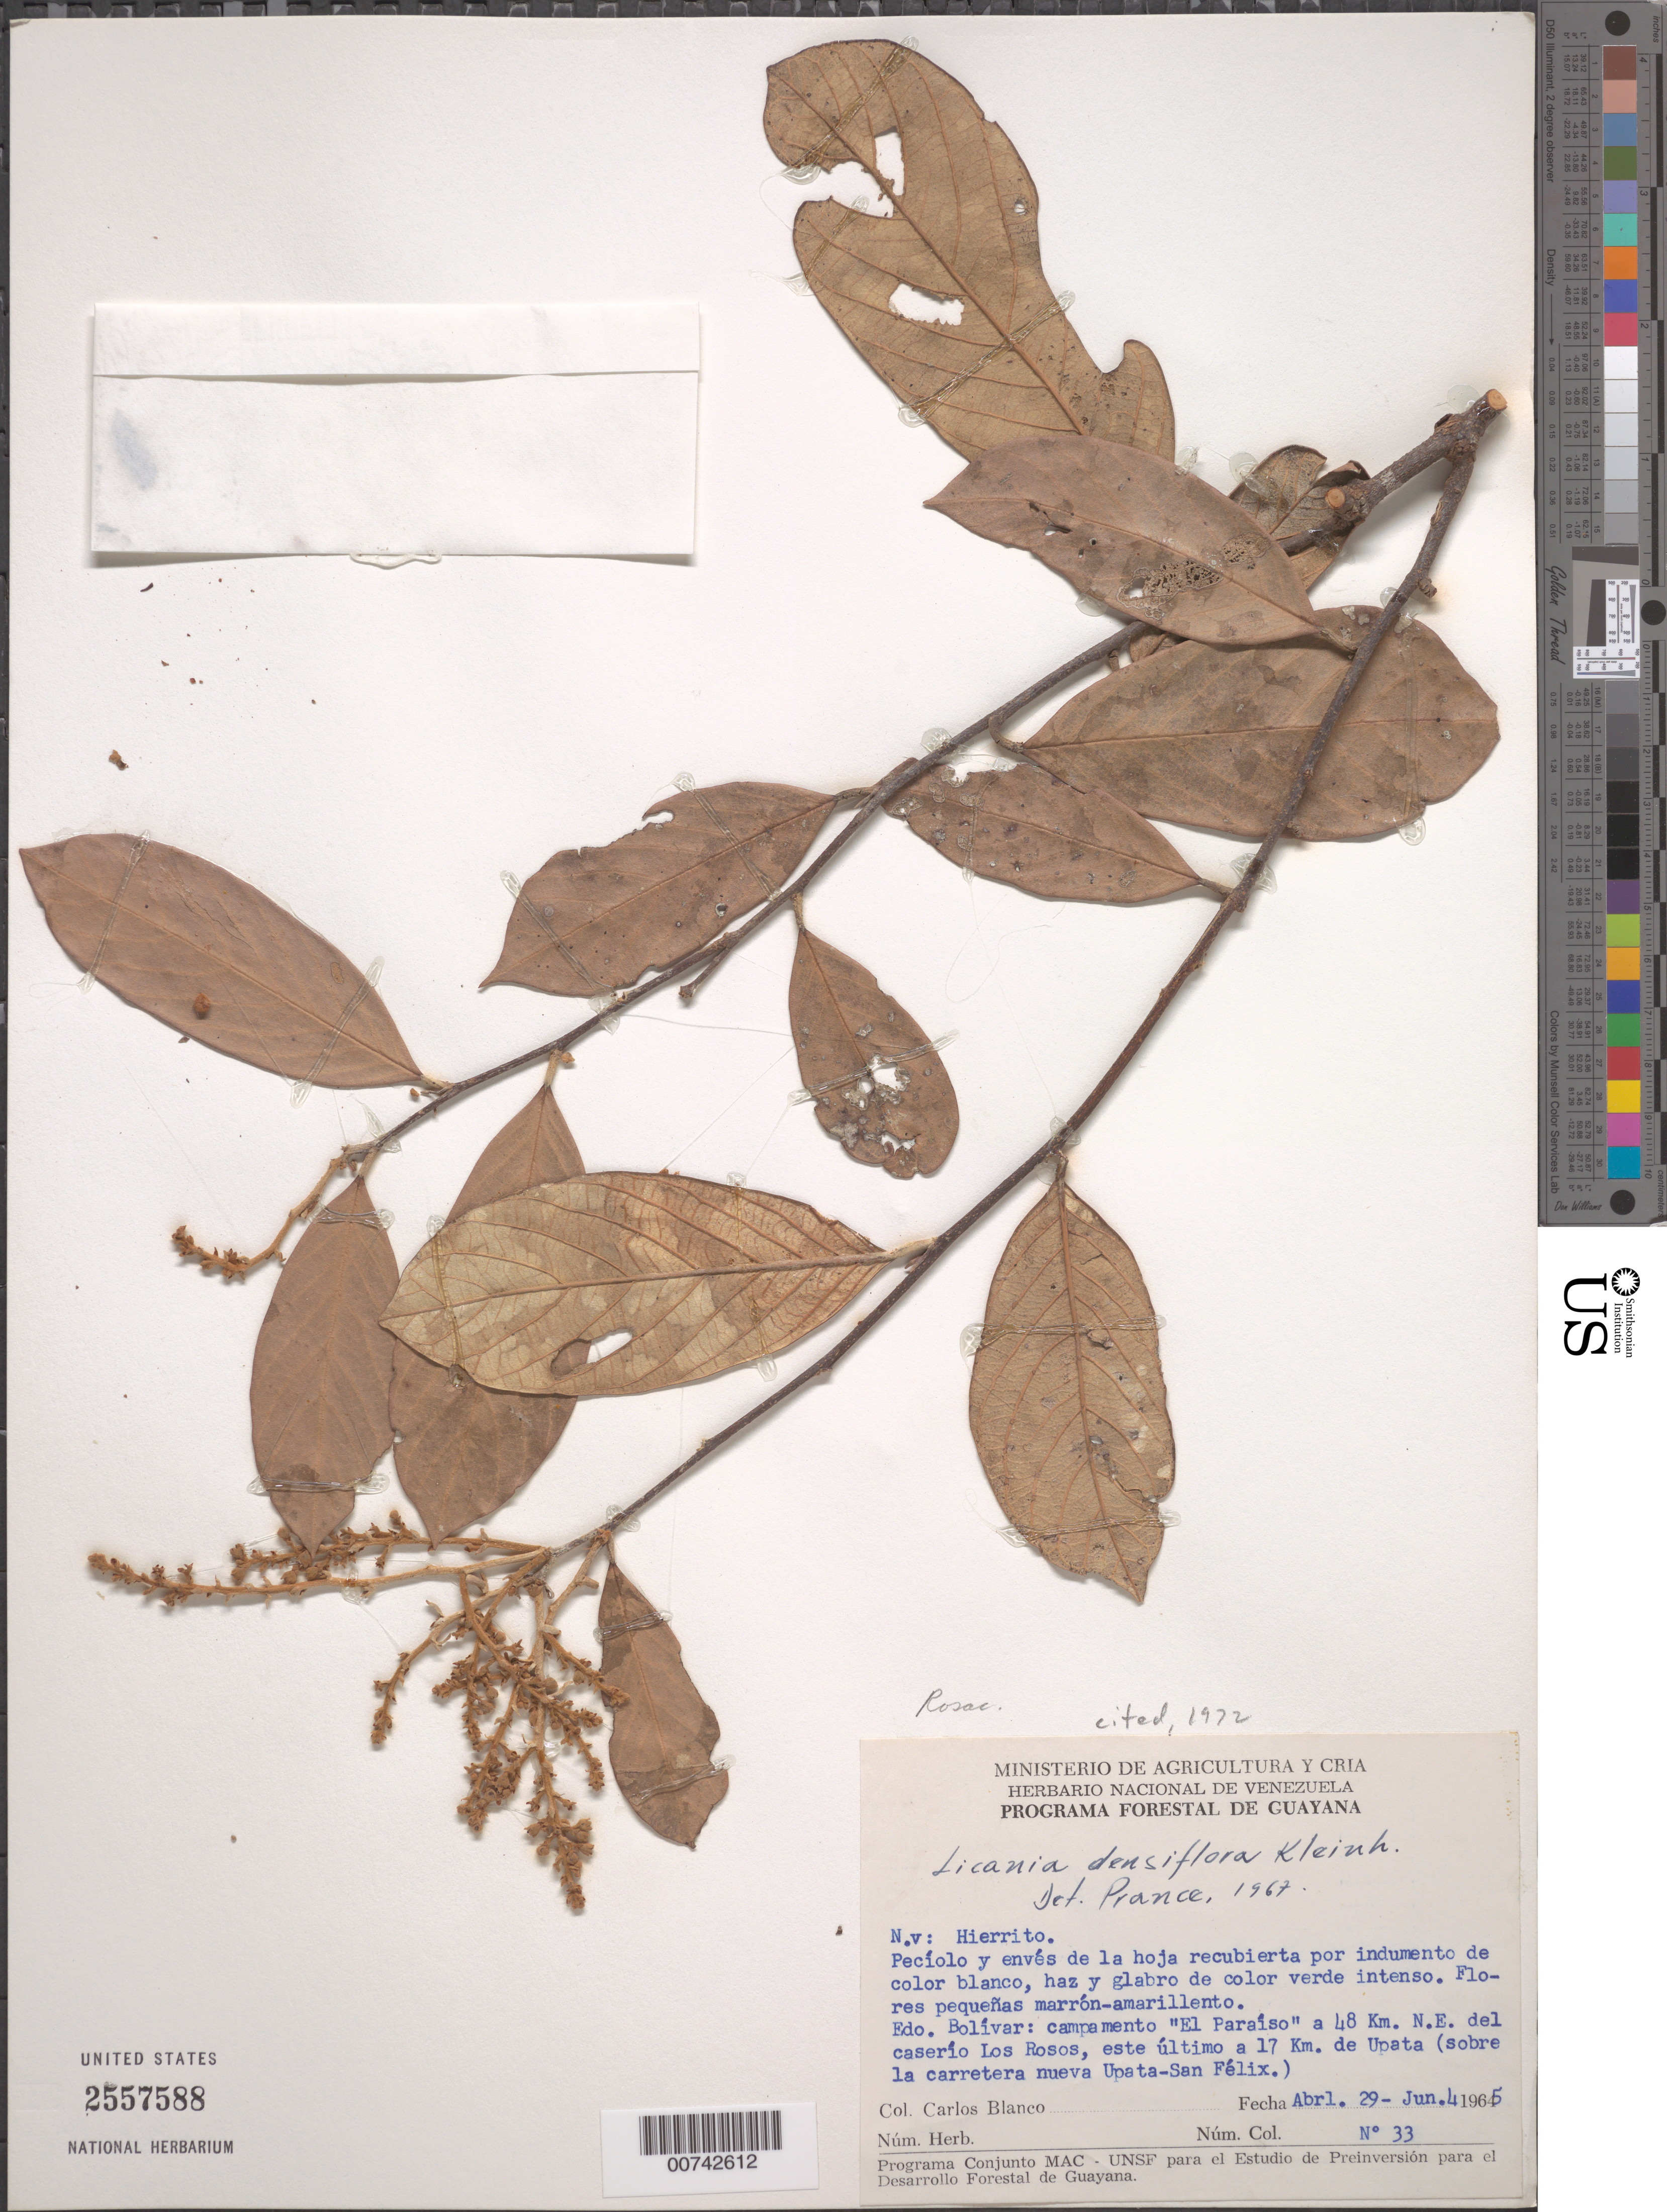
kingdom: Plantae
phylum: Tracheophyta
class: Magnoliopsida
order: Malpighiales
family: Chrysobalanaceae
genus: Licania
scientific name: Licania densiflora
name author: Kleinh.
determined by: Prance, G. T.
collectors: C. A. Blanco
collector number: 33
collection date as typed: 29-Apr-65 to 4-Jun-65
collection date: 1965-04-29/1965-06-04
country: Venezuela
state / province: Bolívar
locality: Campamento "El Paraiso" a 48 km NE del caserío Los Rosos, este ultimo aprox. 17 km de Upata (sobre la carretera nueva Upata-San Felix)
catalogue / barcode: US 2557588